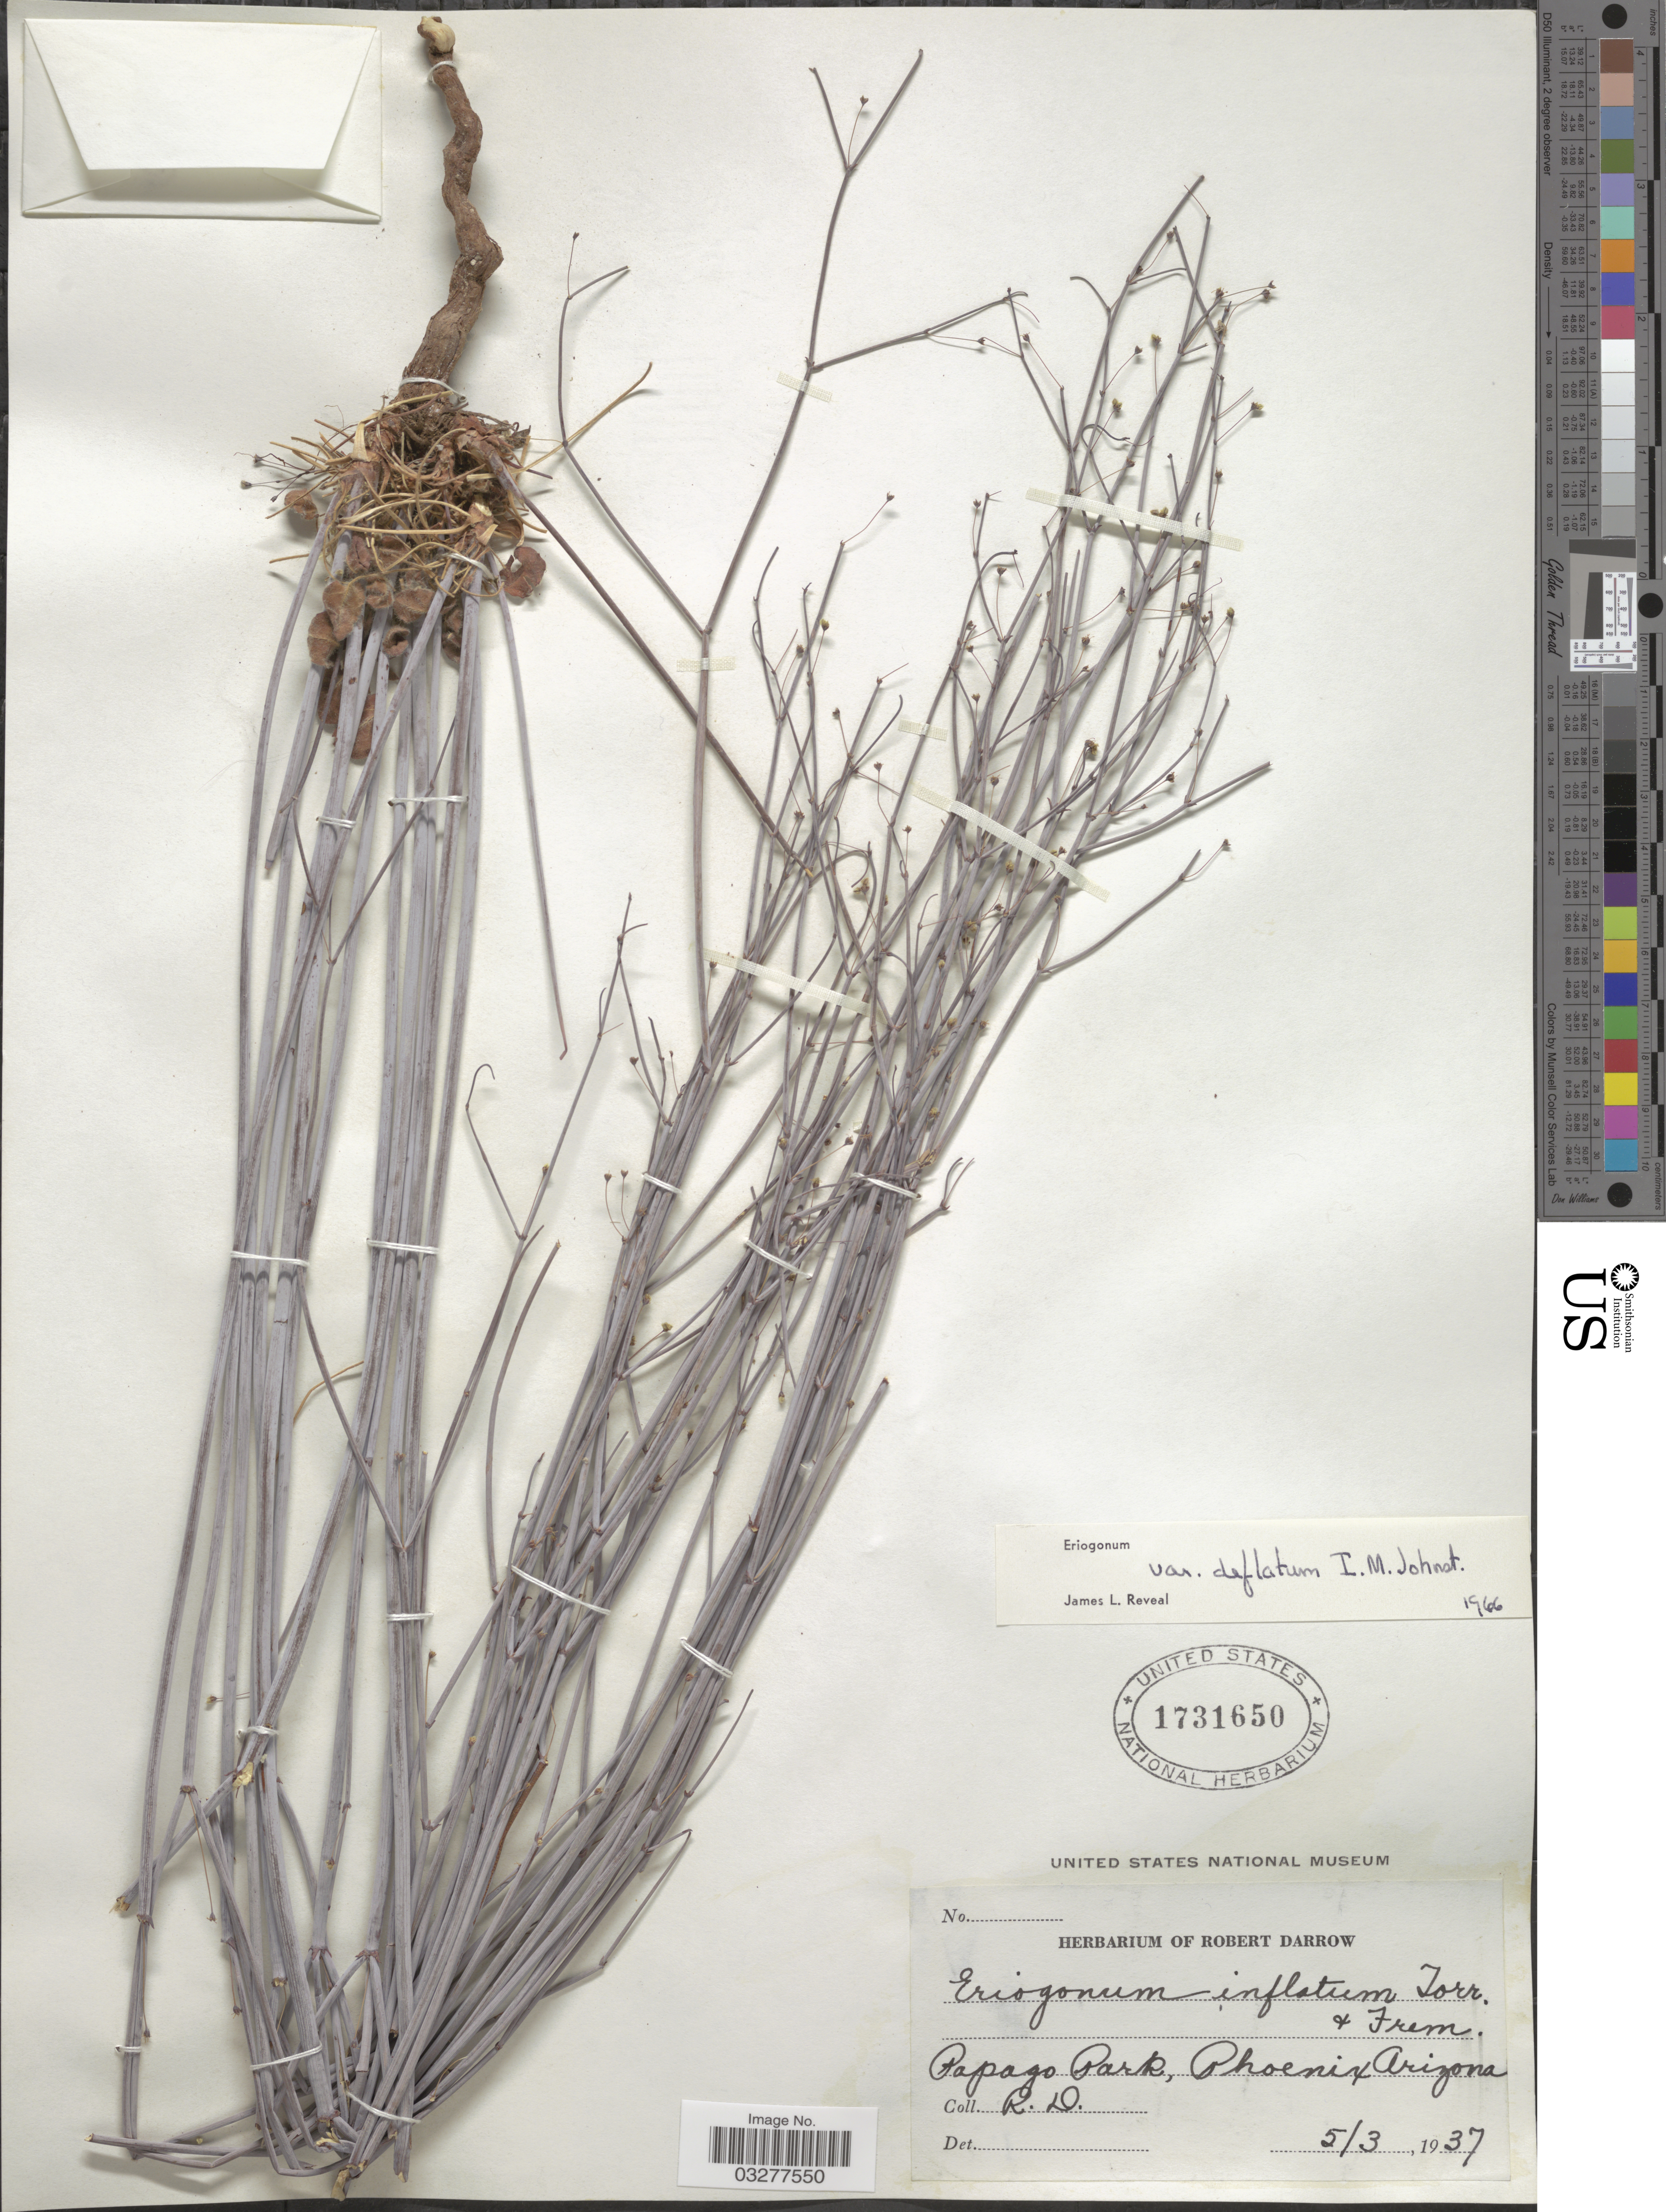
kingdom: Plantae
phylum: Tracheophyta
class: Magnoliopsida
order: Caryophyllales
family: Polygonaceae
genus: Eriogonum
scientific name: Eriogonum inflatum var. deflatum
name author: I.M. Johnst.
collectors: R. A. Darrow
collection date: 1937-05-03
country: United States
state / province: Arizona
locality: Papago Park, Phoenix.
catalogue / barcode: US 1731650